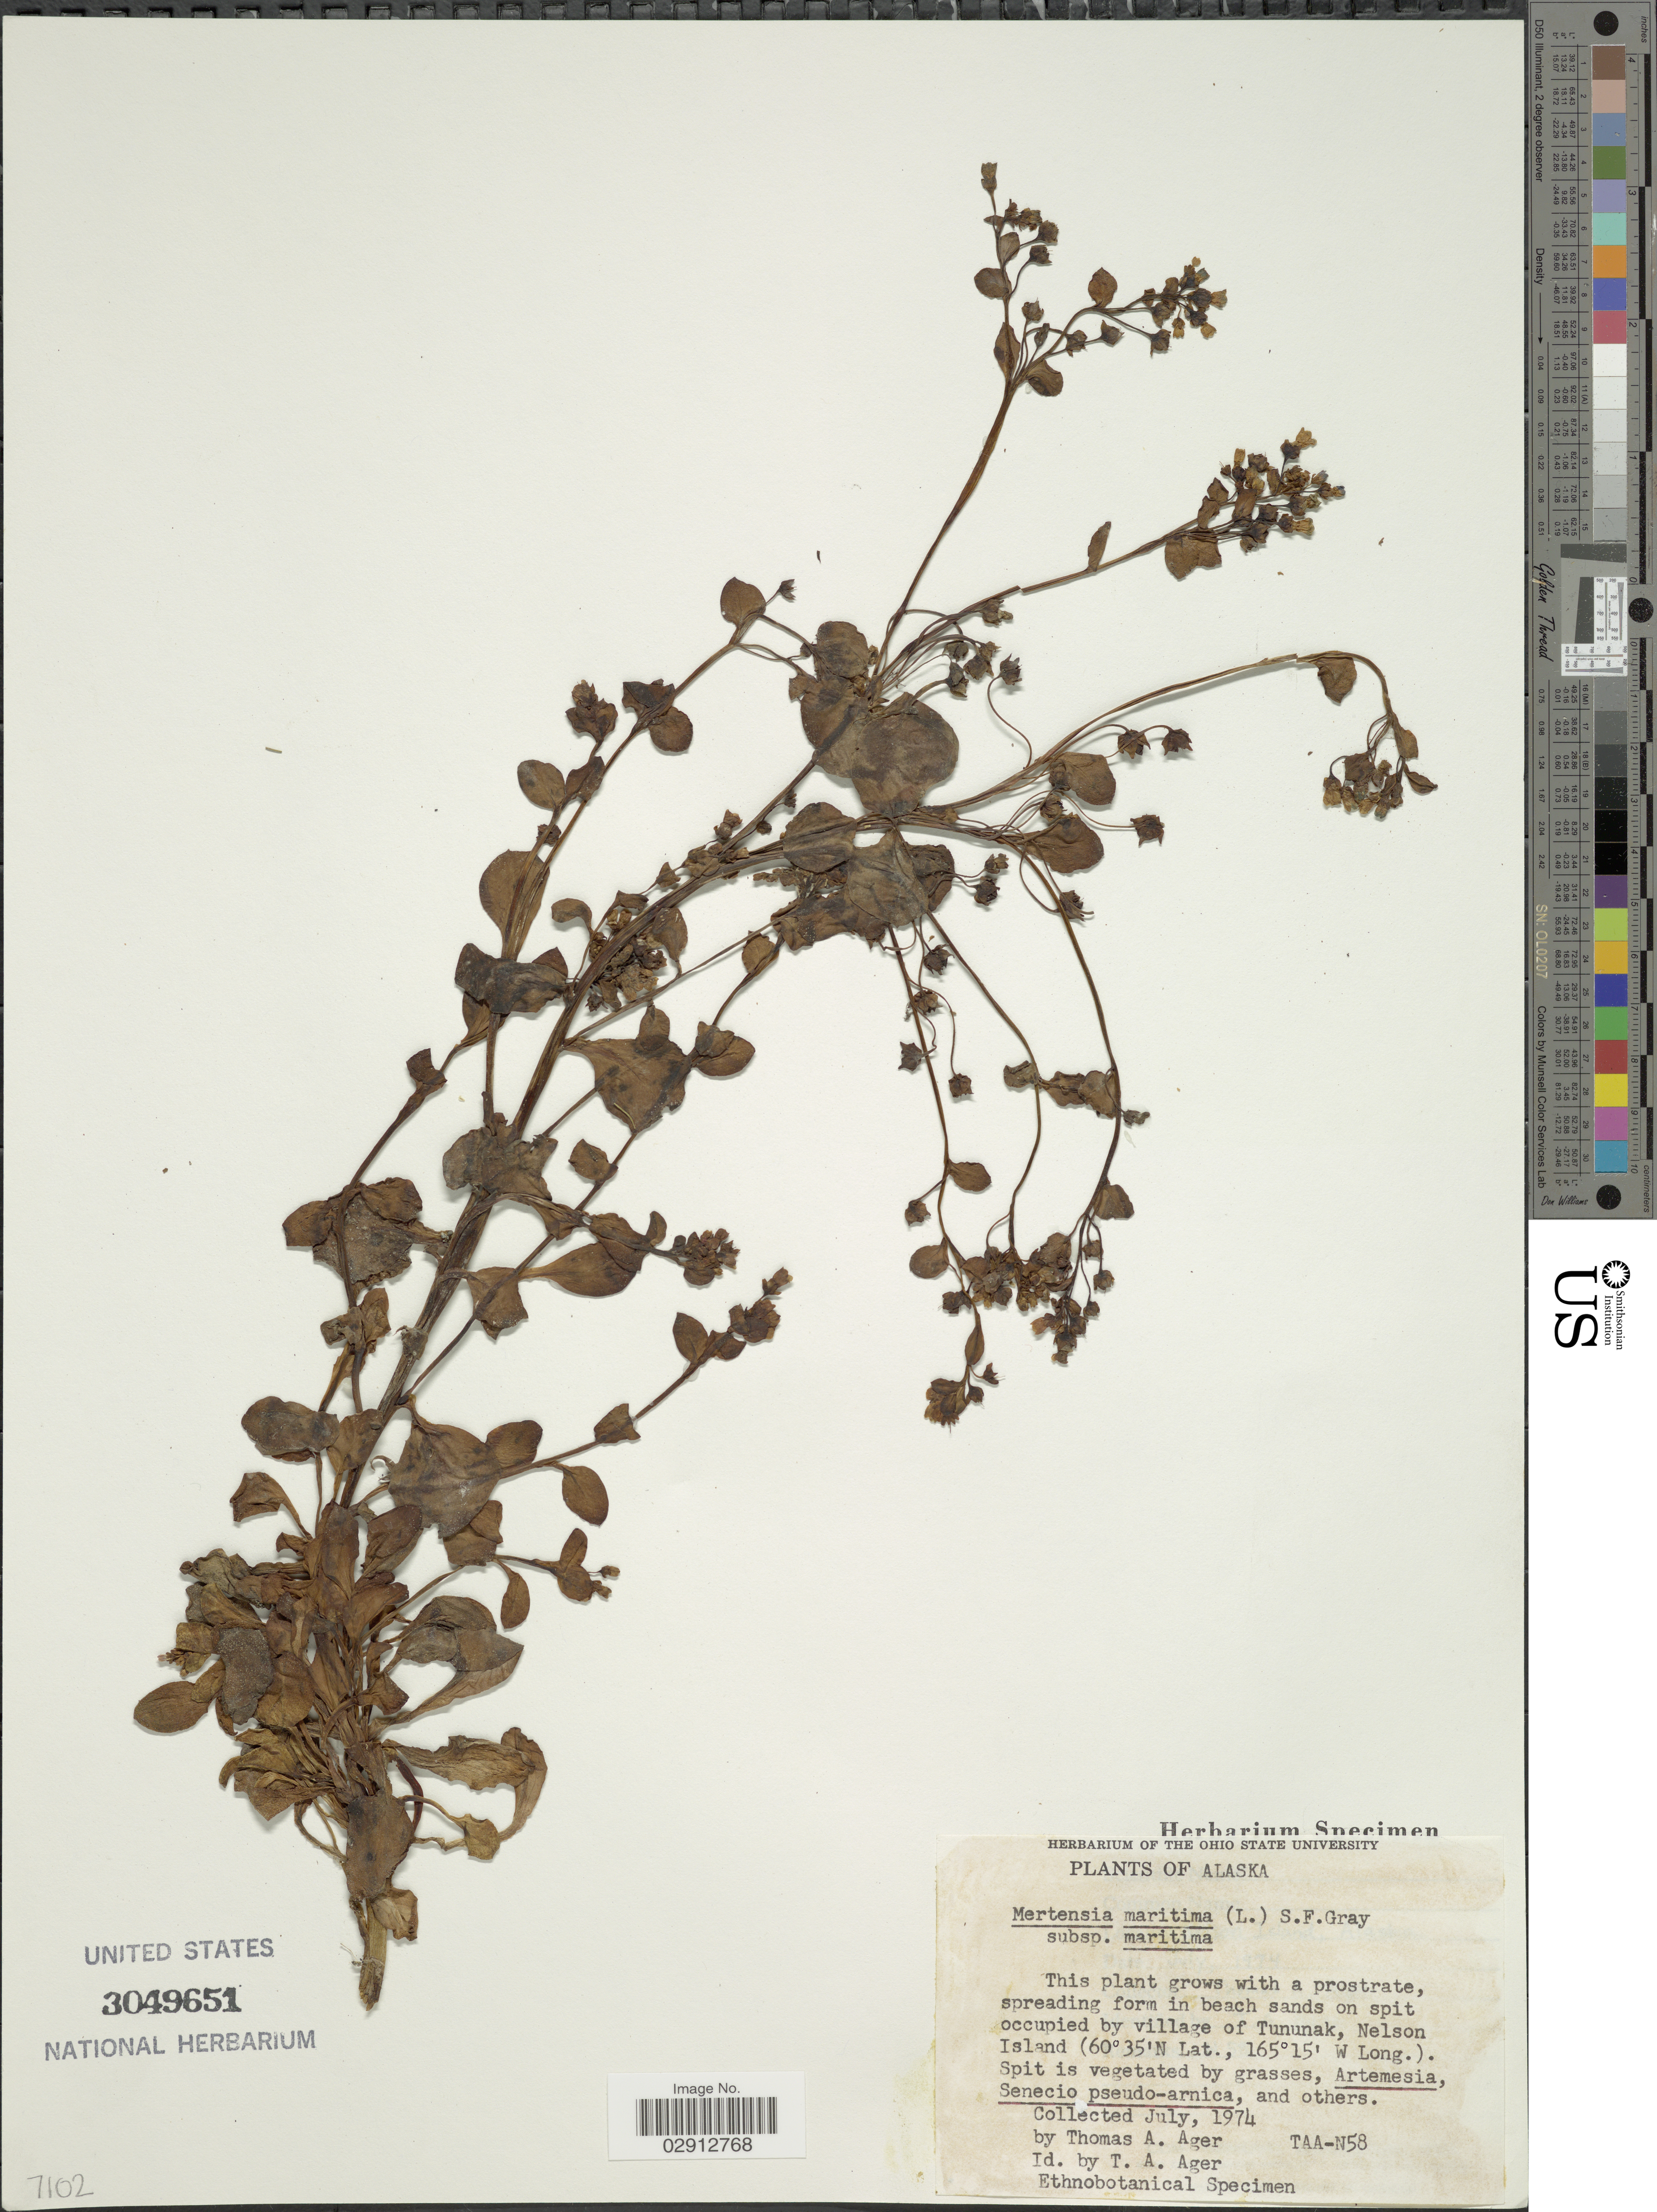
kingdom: Plantae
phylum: Tracheophyta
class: Magnoliopsida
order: Boraginales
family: Boraginaceae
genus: Mertensia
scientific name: Mertensia maritima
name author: (L.) S.F. Gray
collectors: T. A. Ager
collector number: TAA-N58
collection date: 1974-07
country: United States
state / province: Alaska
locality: In beach sands on spit occupied by village of Tununak, Nelson Island.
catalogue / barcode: US 3049651